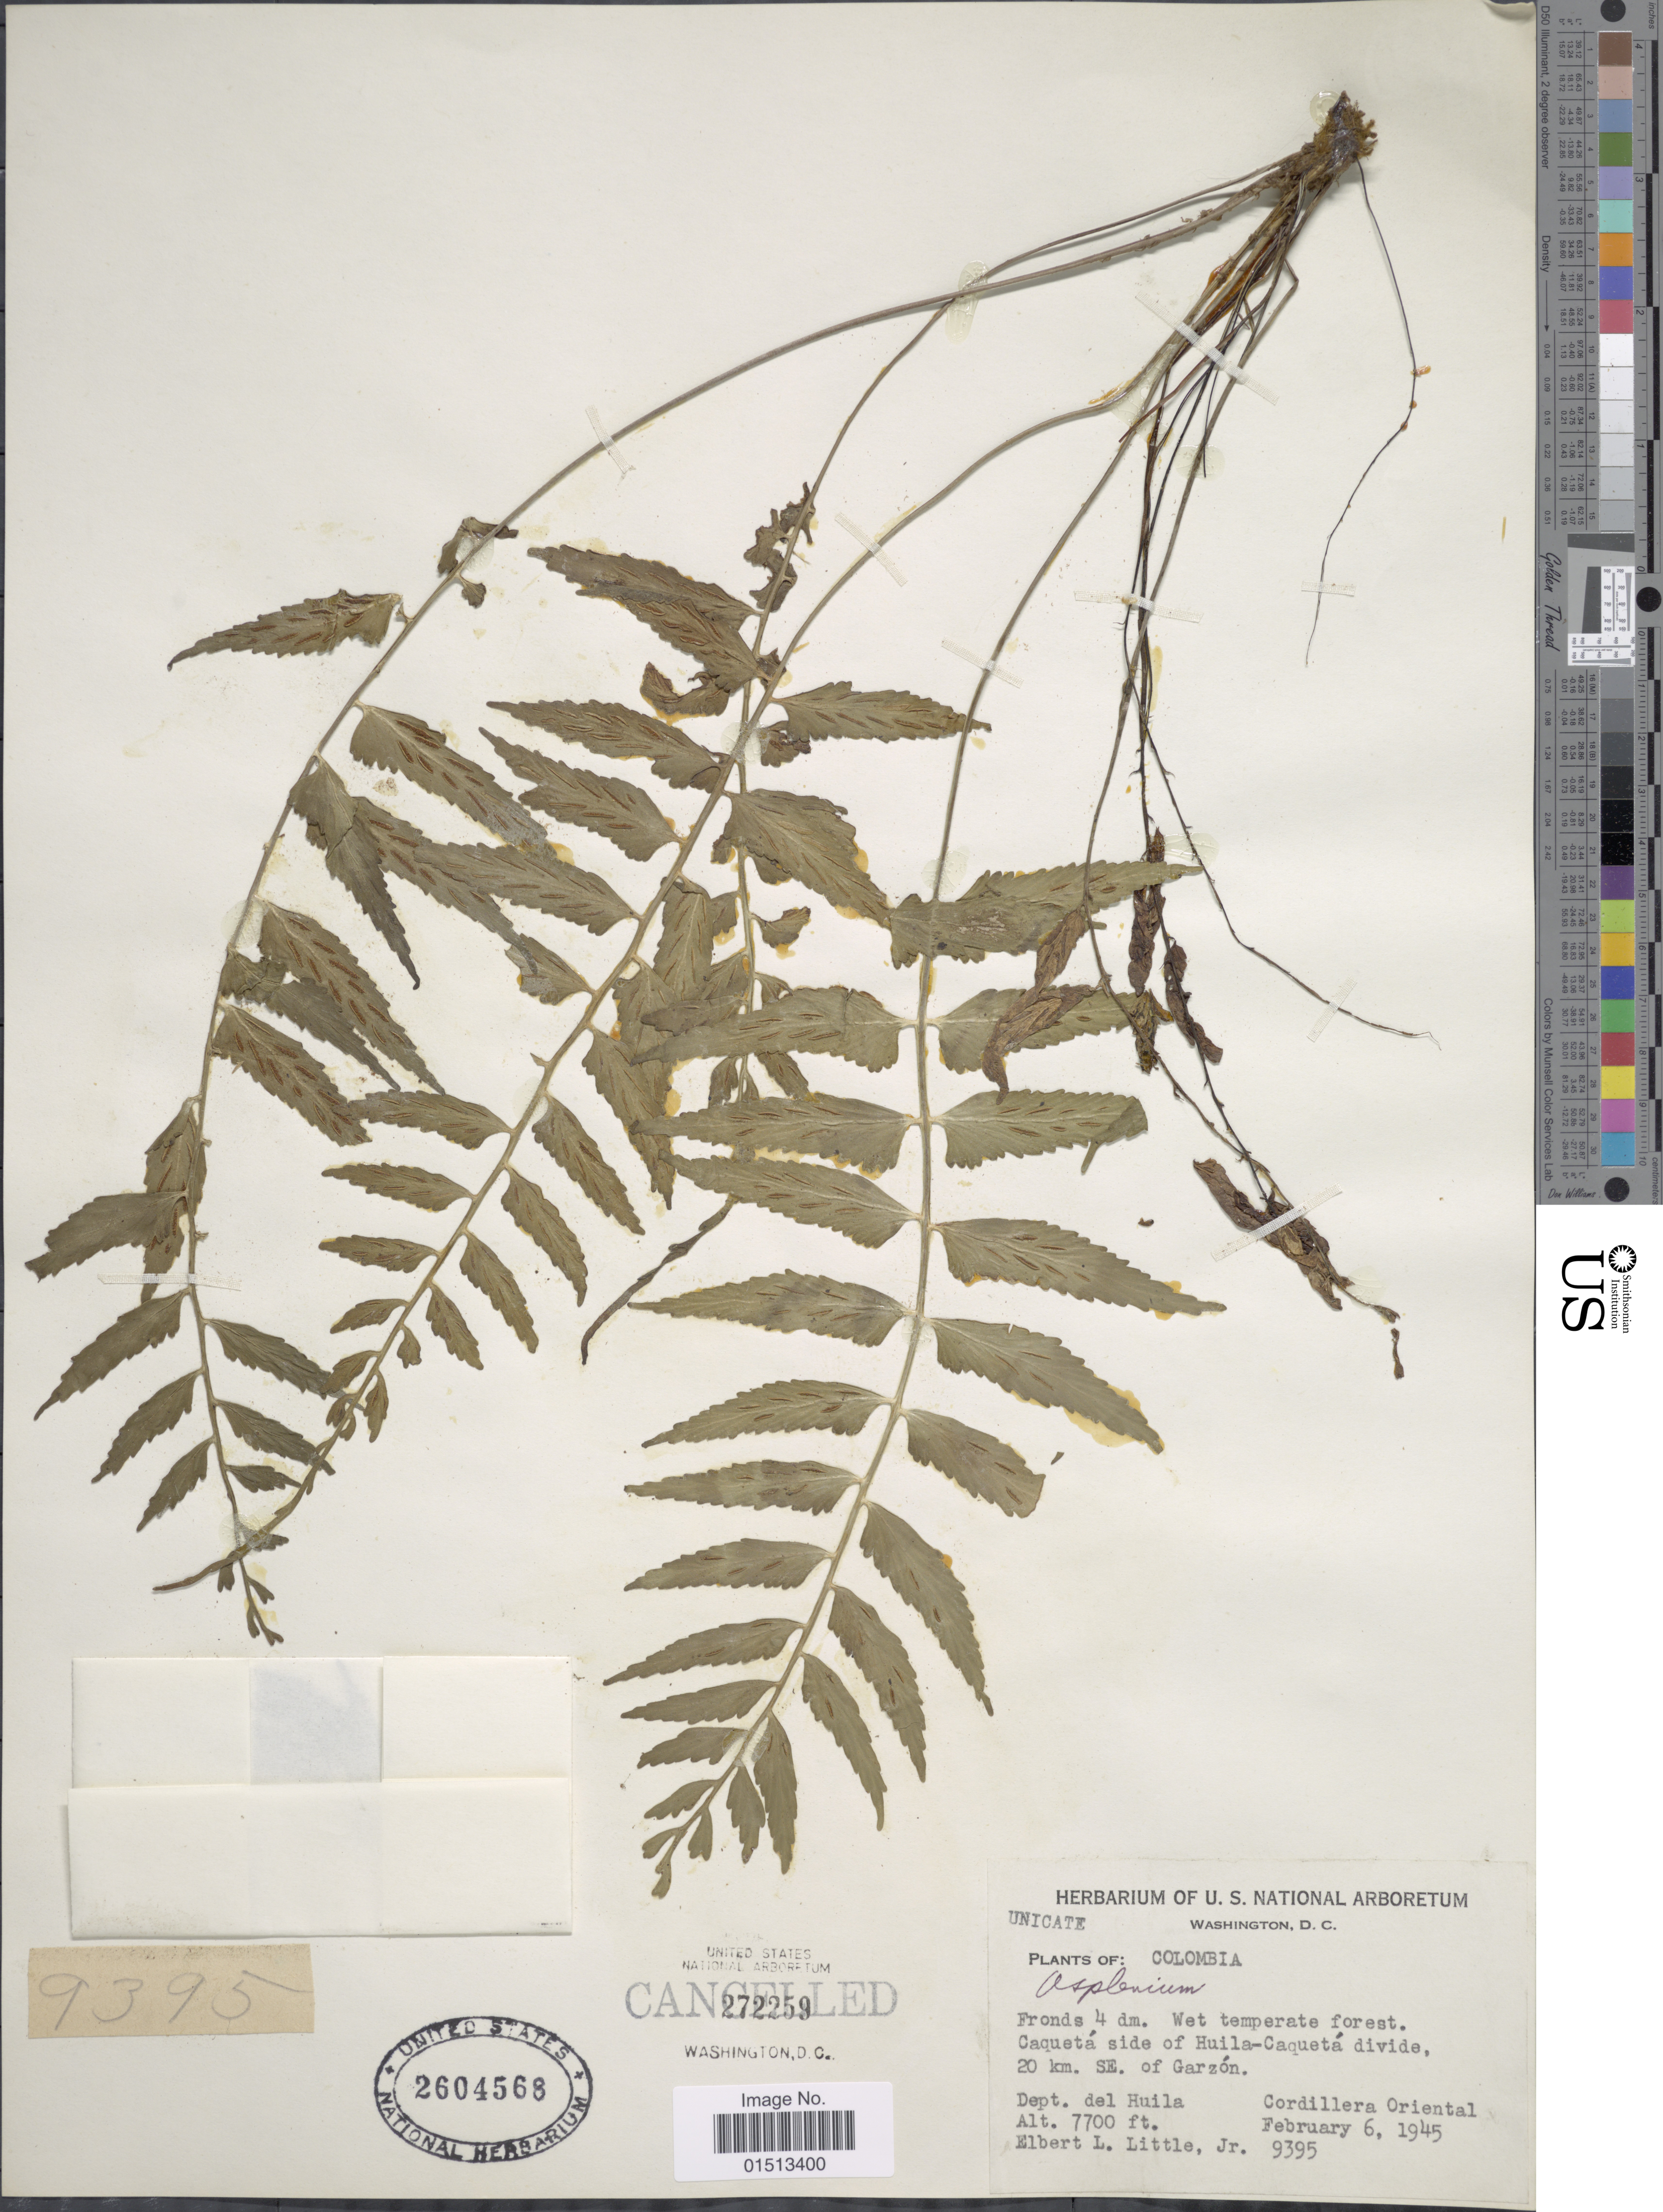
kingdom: Plantae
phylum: Tracheophyta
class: Polypodiopsida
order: Polypodiales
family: Aspleniaceae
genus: Asplenium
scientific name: Asplenium sp.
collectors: E. L. Little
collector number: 9395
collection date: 1945-02-06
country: Colombia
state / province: Huila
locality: Caqueta side of Huila-Caquita divide, 20 km. SE. of Garzón, Cordillera Oriental.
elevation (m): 2347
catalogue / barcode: US 2604568